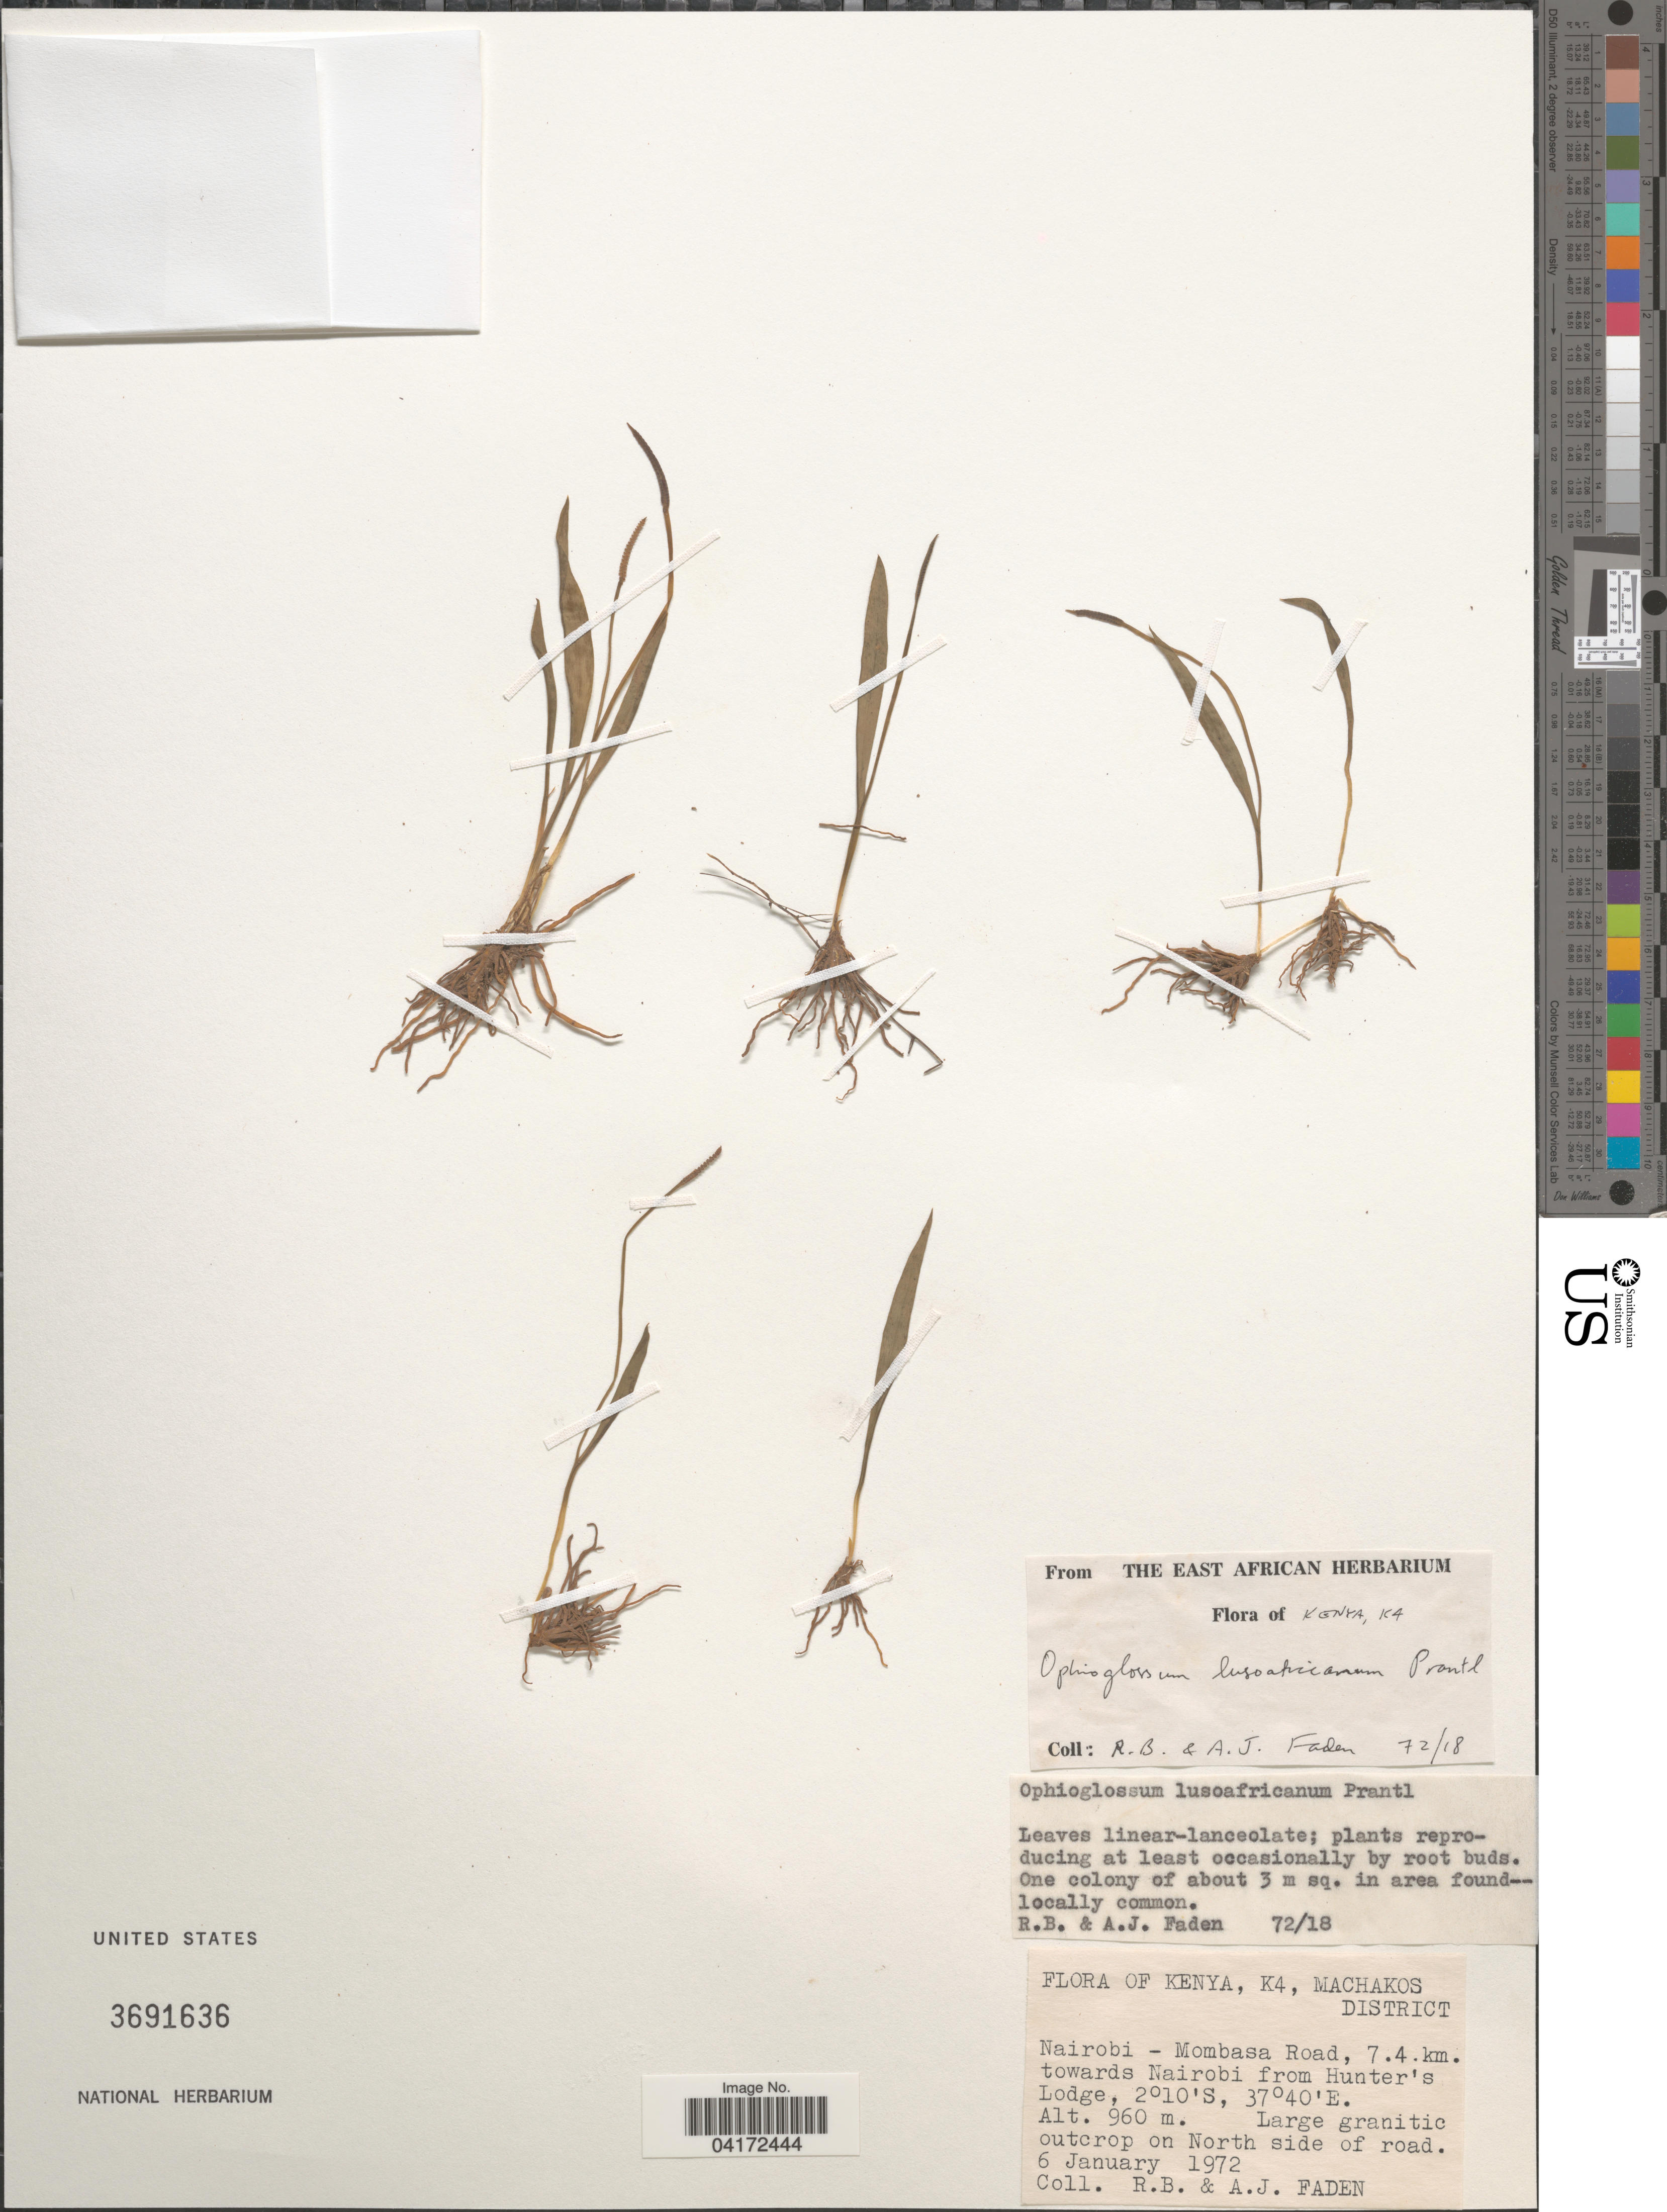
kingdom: Plantae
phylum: Tracheophyta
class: Polypodiopsida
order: Ophioglossales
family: Ophioglossaceae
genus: Ophioglossum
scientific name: Ophioglossum lusoafricanum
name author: Welw. ex Prantl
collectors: R. B. Faden & A. J. Faden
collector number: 72/18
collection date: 1972-01-06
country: Kenya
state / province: Machakos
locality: K4, Machakos District. Nairobi - Mombasa Road, 7.4 km. towards Nairobi from Hunter's Lodge. Large granitic outcrop on North side of road.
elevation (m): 960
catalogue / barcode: US 3691636